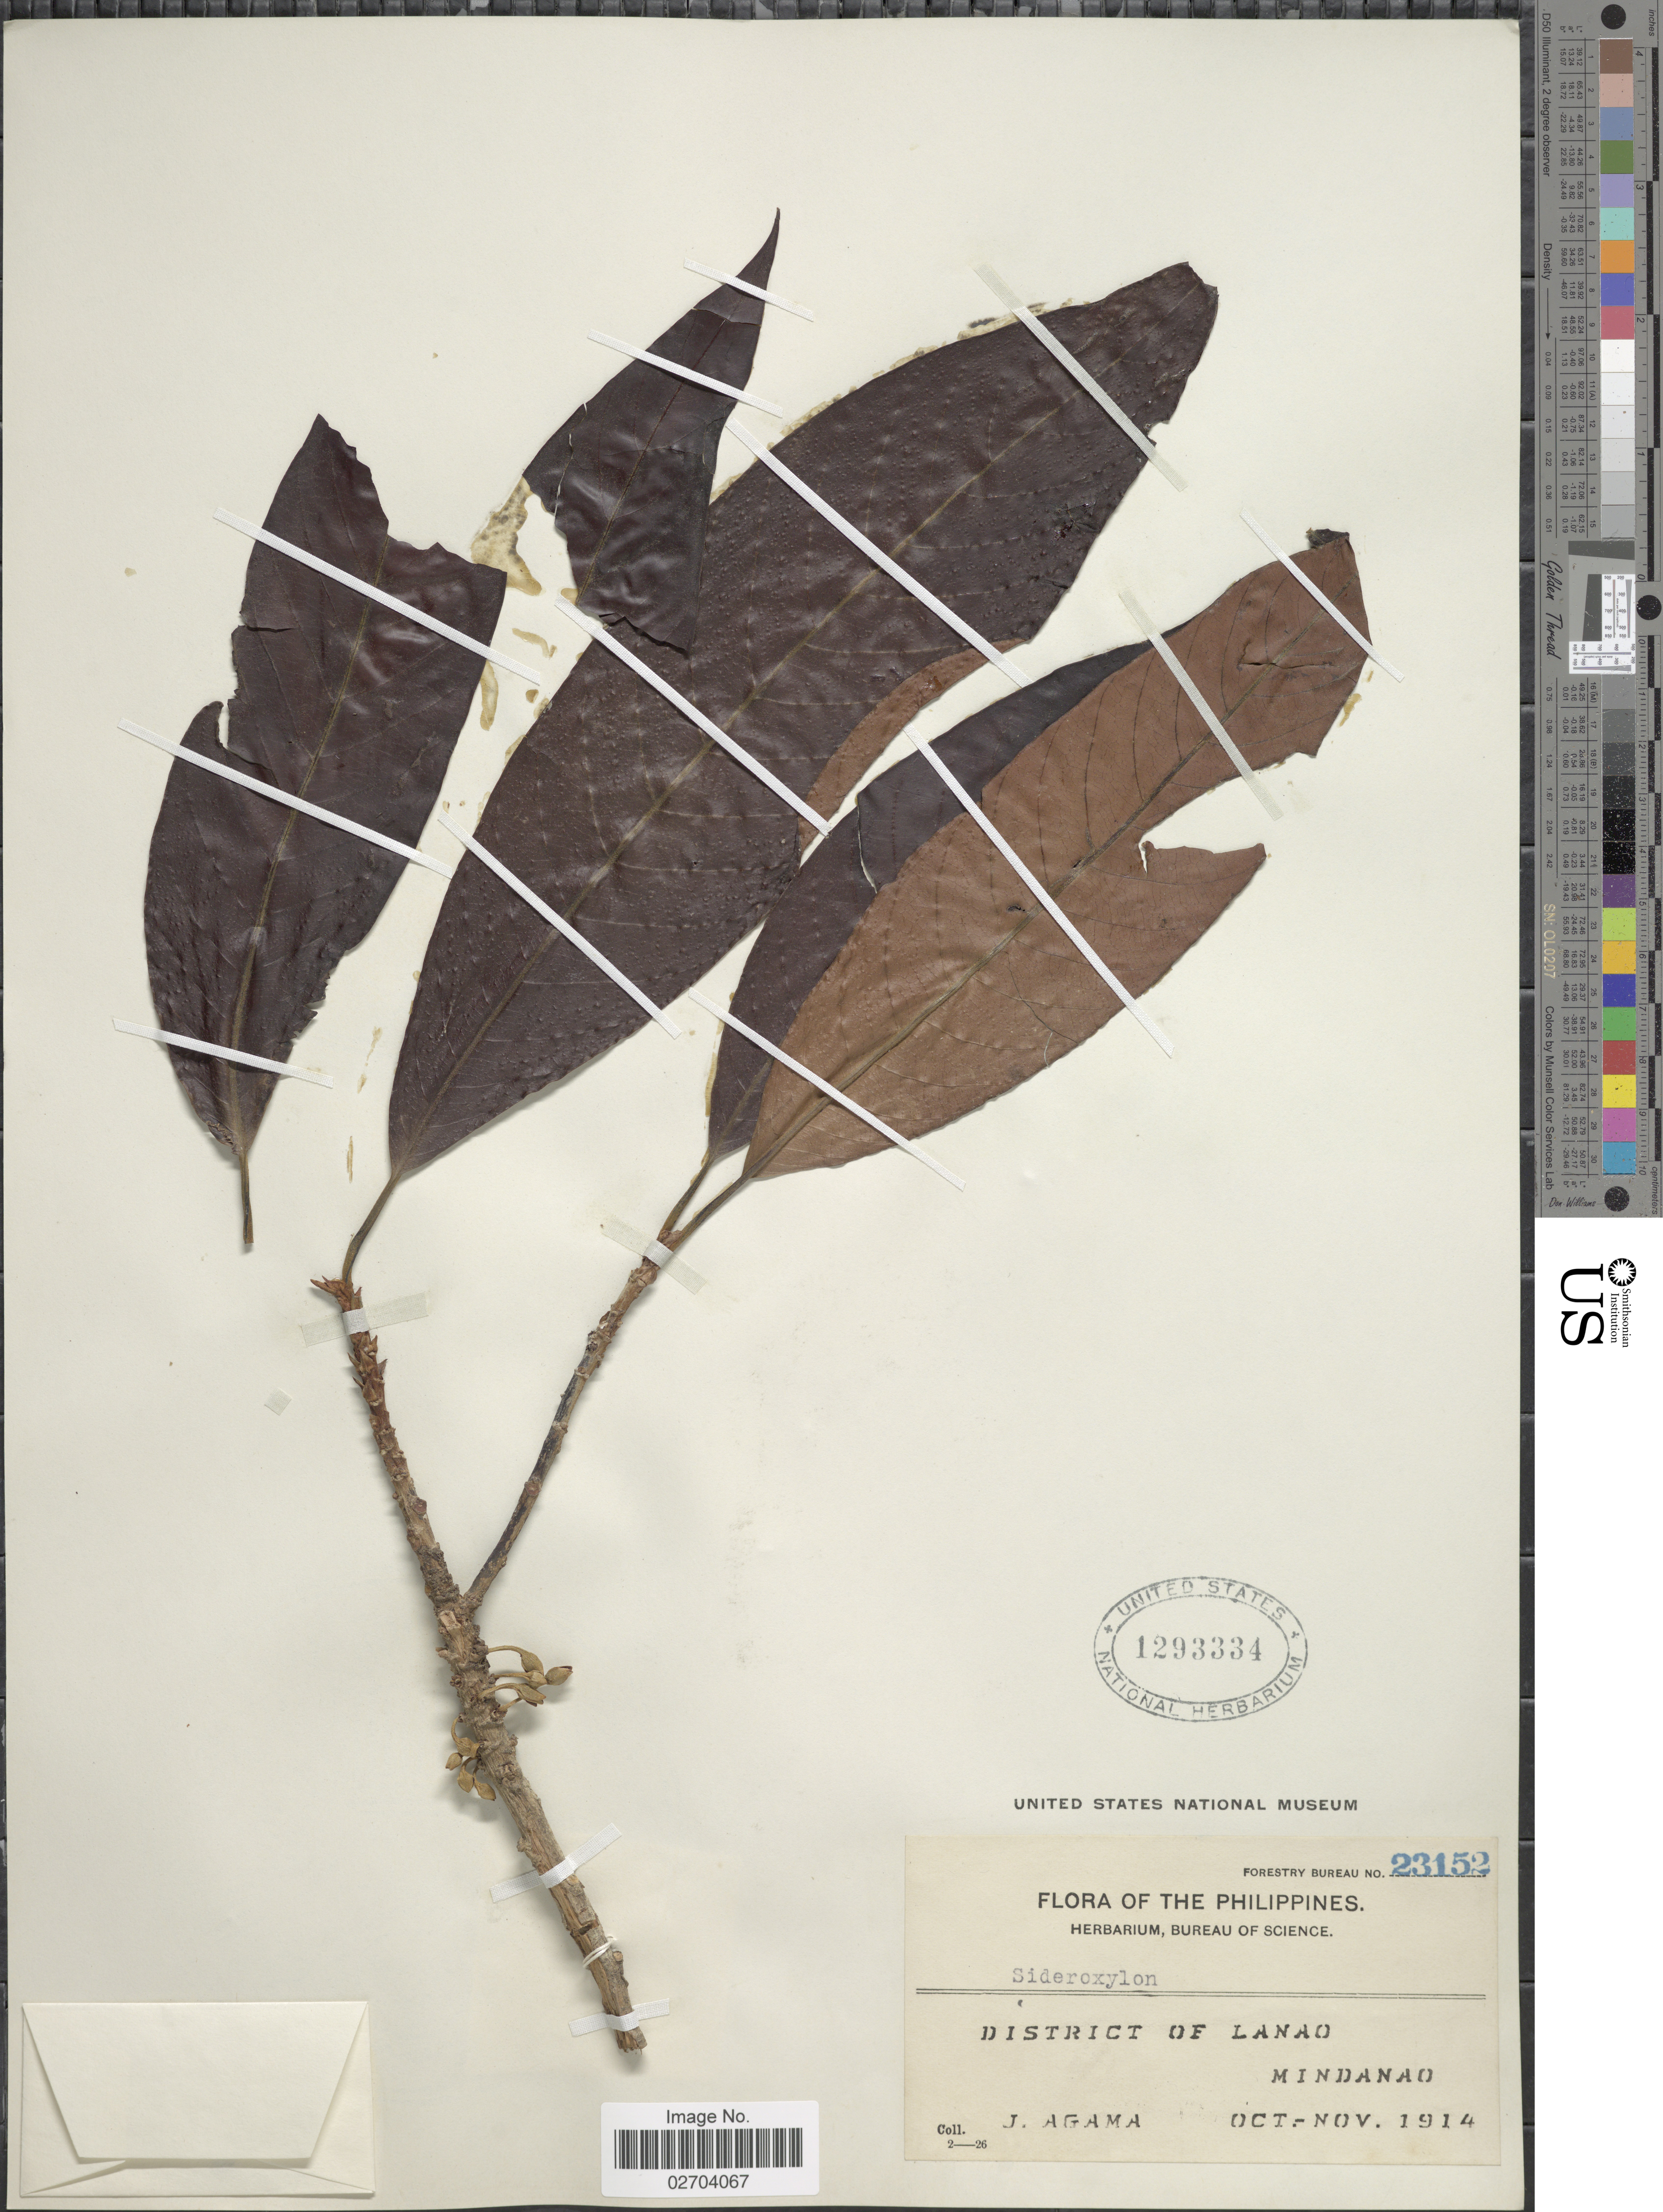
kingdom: Plantae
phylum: Tracheophyta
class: Magnoliopsida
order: Ericales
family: Sapotaceae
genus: Sideroxylon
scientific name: Sideroxylon sp.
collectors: J. Agama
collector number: Forestry Bureau 23152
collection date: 1914-10/1914-11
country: Philippines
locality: District of Lanao, Mindanao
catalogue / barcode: US 1293334